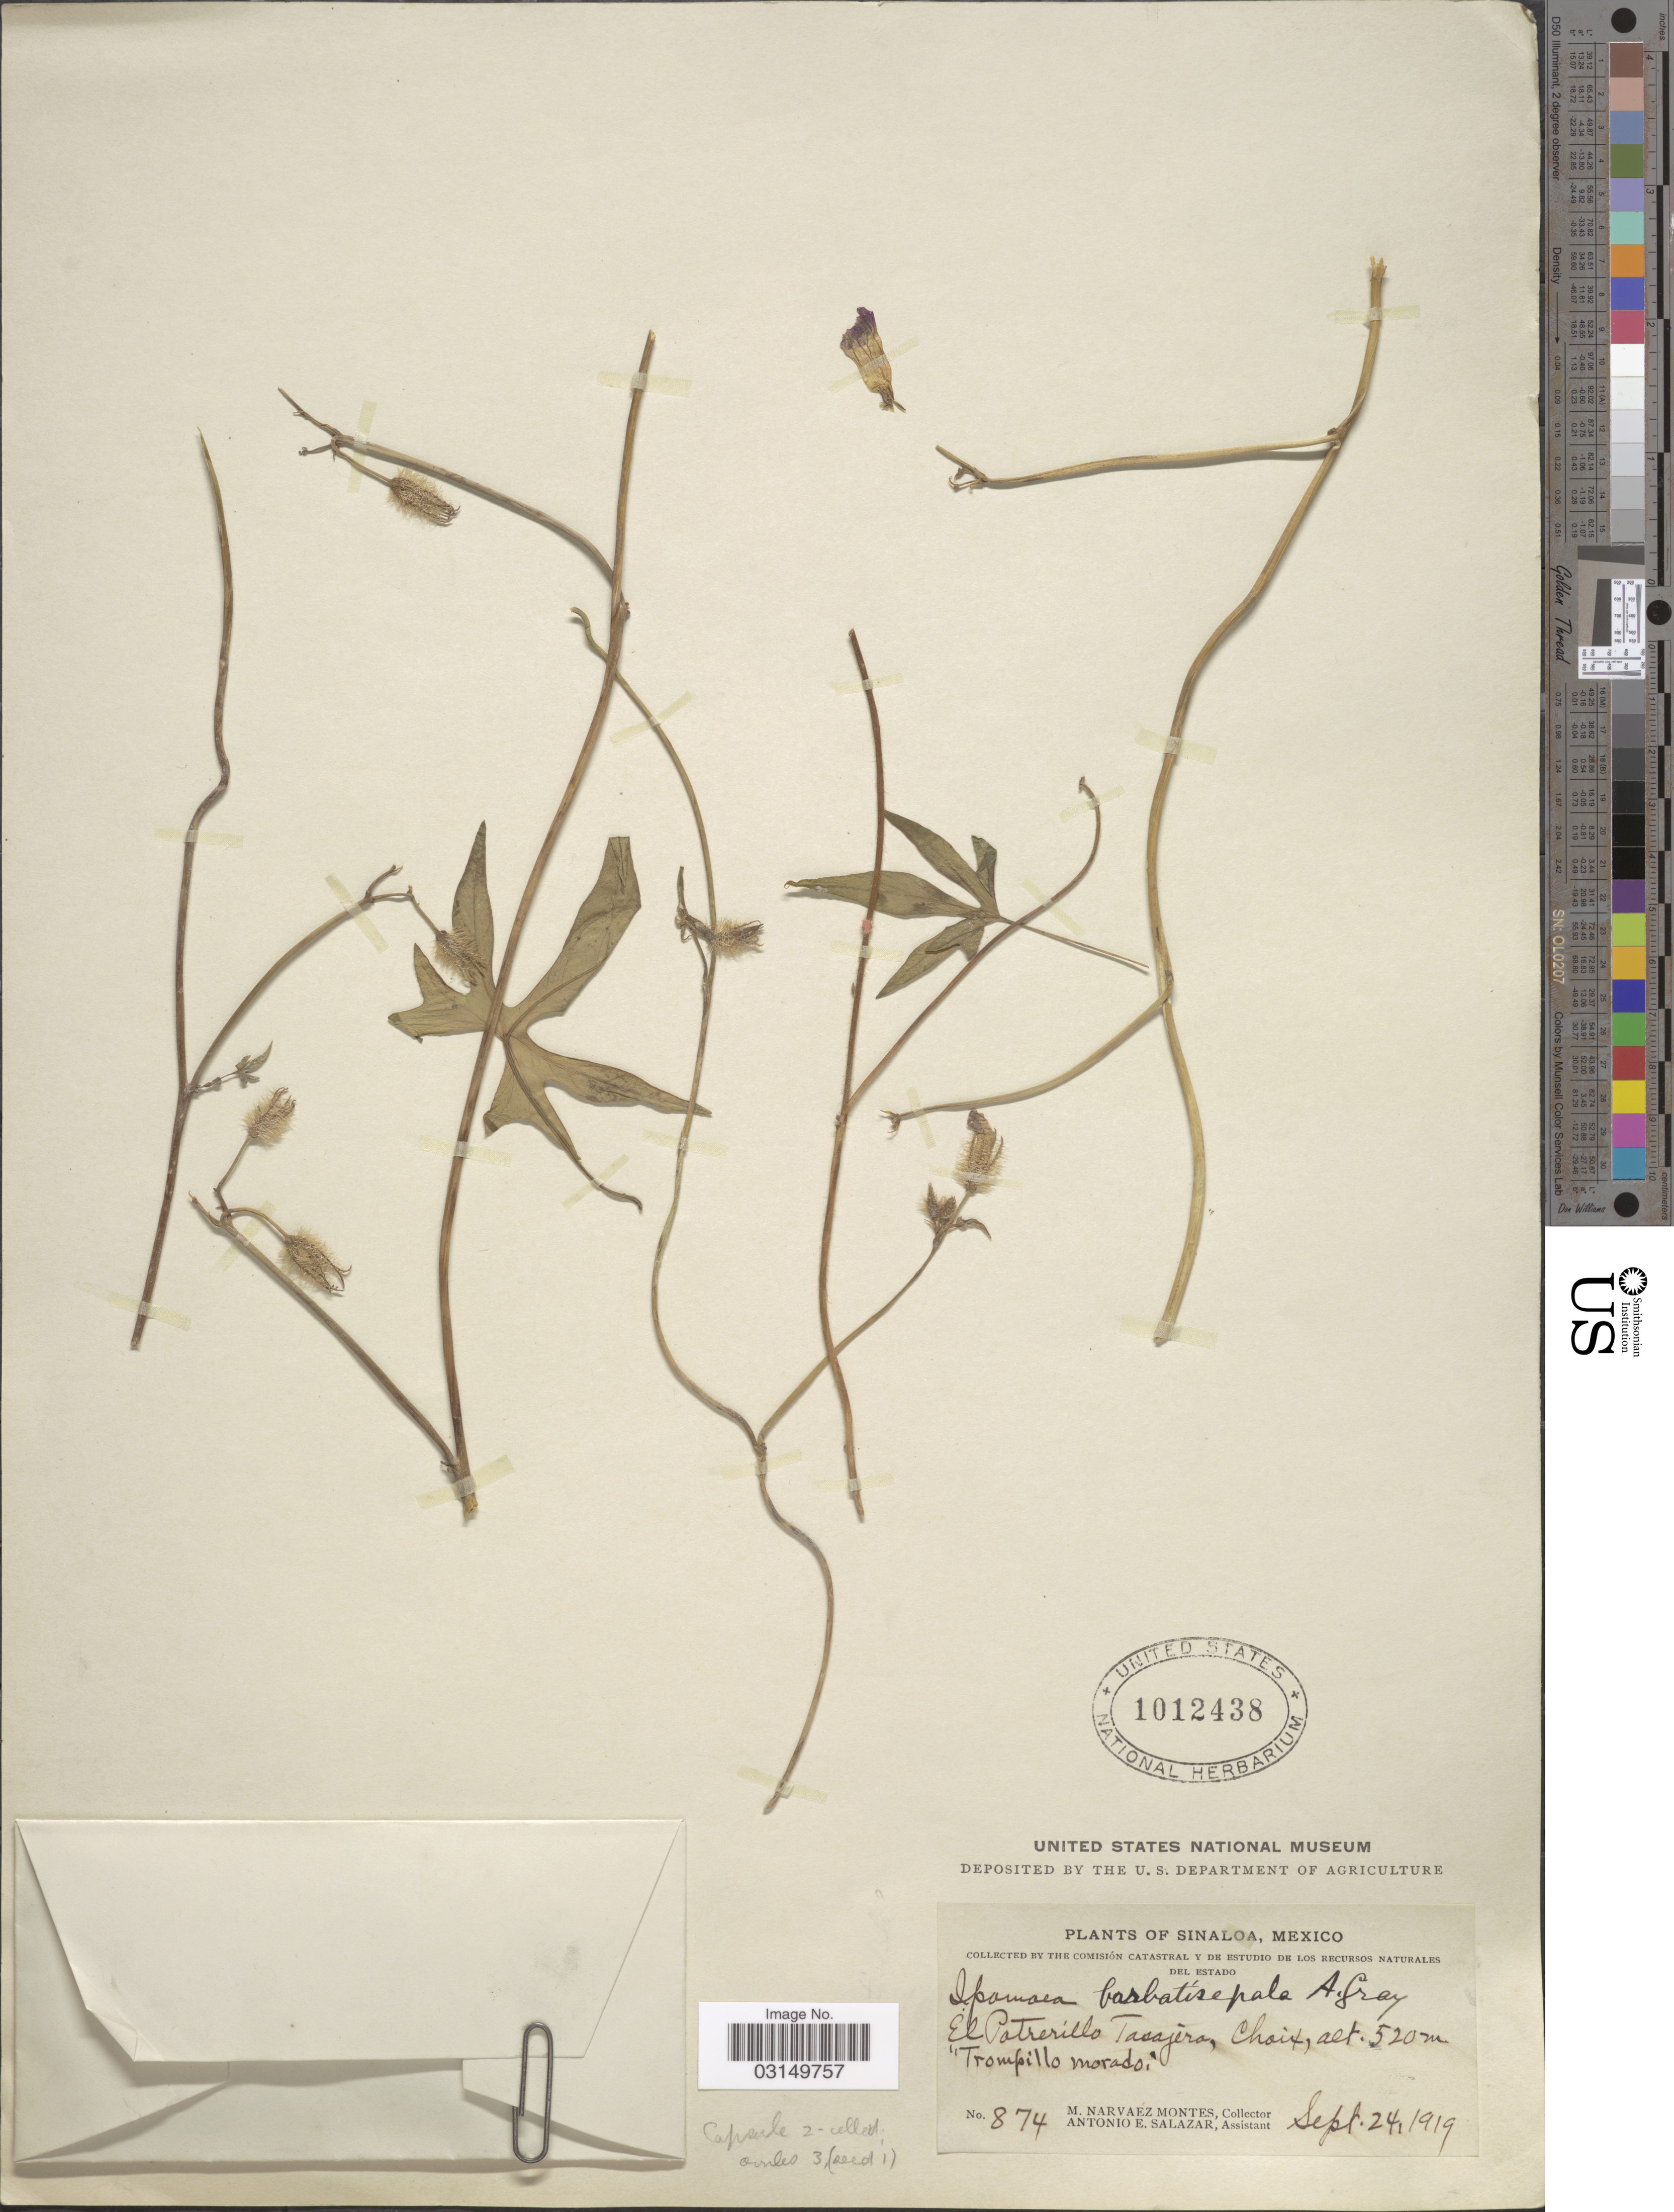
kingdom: Plantae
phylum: Tracheophyta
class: Magnoliopsida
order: Solanales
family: Convolvulaceae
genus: Ipomoea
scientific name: Ipomoea barbatisepala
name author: A. Gray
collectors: M. Narvaez-Montes & A. E. Salazar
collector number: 874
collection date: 1919-09-24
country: Mexico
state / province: Sinaloa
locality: El Potrerillo Tasajera, Choix.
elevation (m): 520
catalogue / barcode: US 1012438